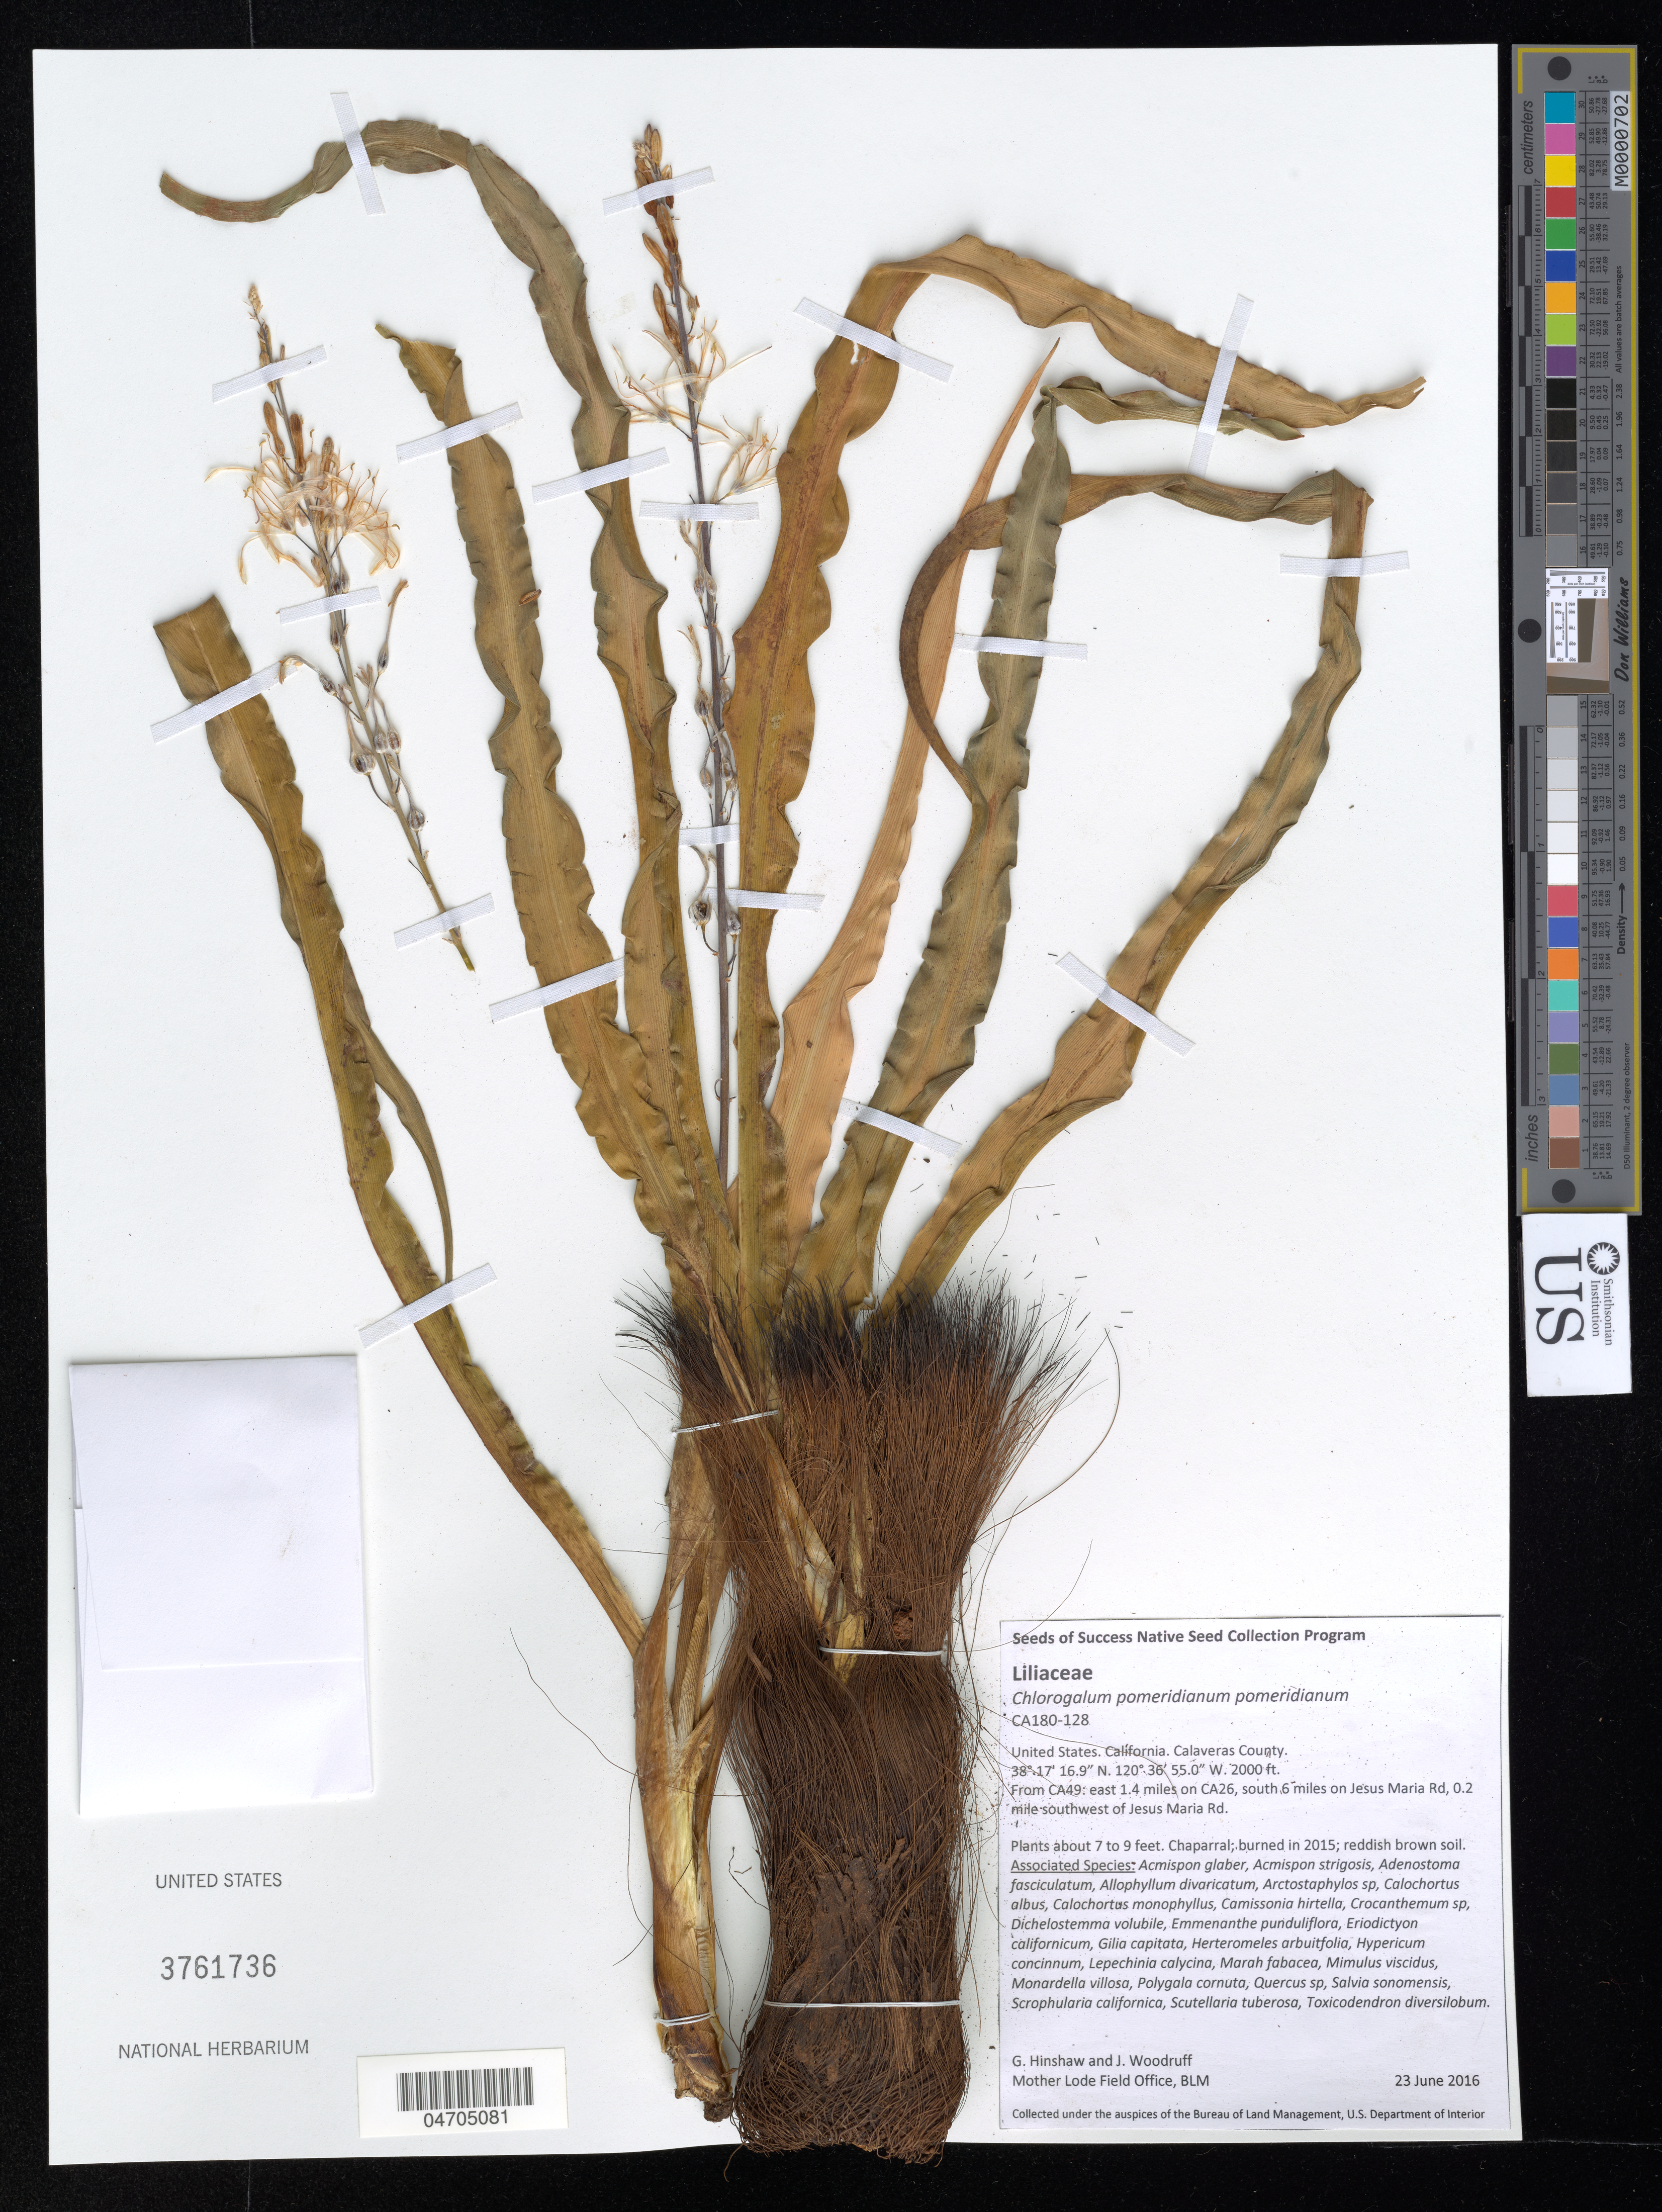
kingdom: Plantae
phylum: Rhodophyta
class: Florideophyceae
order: Ceramiales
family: Rhodomelaceae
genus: Chondrophycus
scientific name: Chondrophycus pomeridianum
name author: (DC.) Kunth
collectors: G. Hinshaw & J. Woodruff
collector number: CA180-128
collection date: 2016-06-23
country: United States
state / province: California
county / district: Calaveras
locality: Calaveras County. From CA49: east 1.4 miles on CA26, south 6 miles on Jesus Maria Rd, 0.2 mile southwest of Jesus Maria Rd.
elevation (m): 610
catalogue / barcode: US 3761736